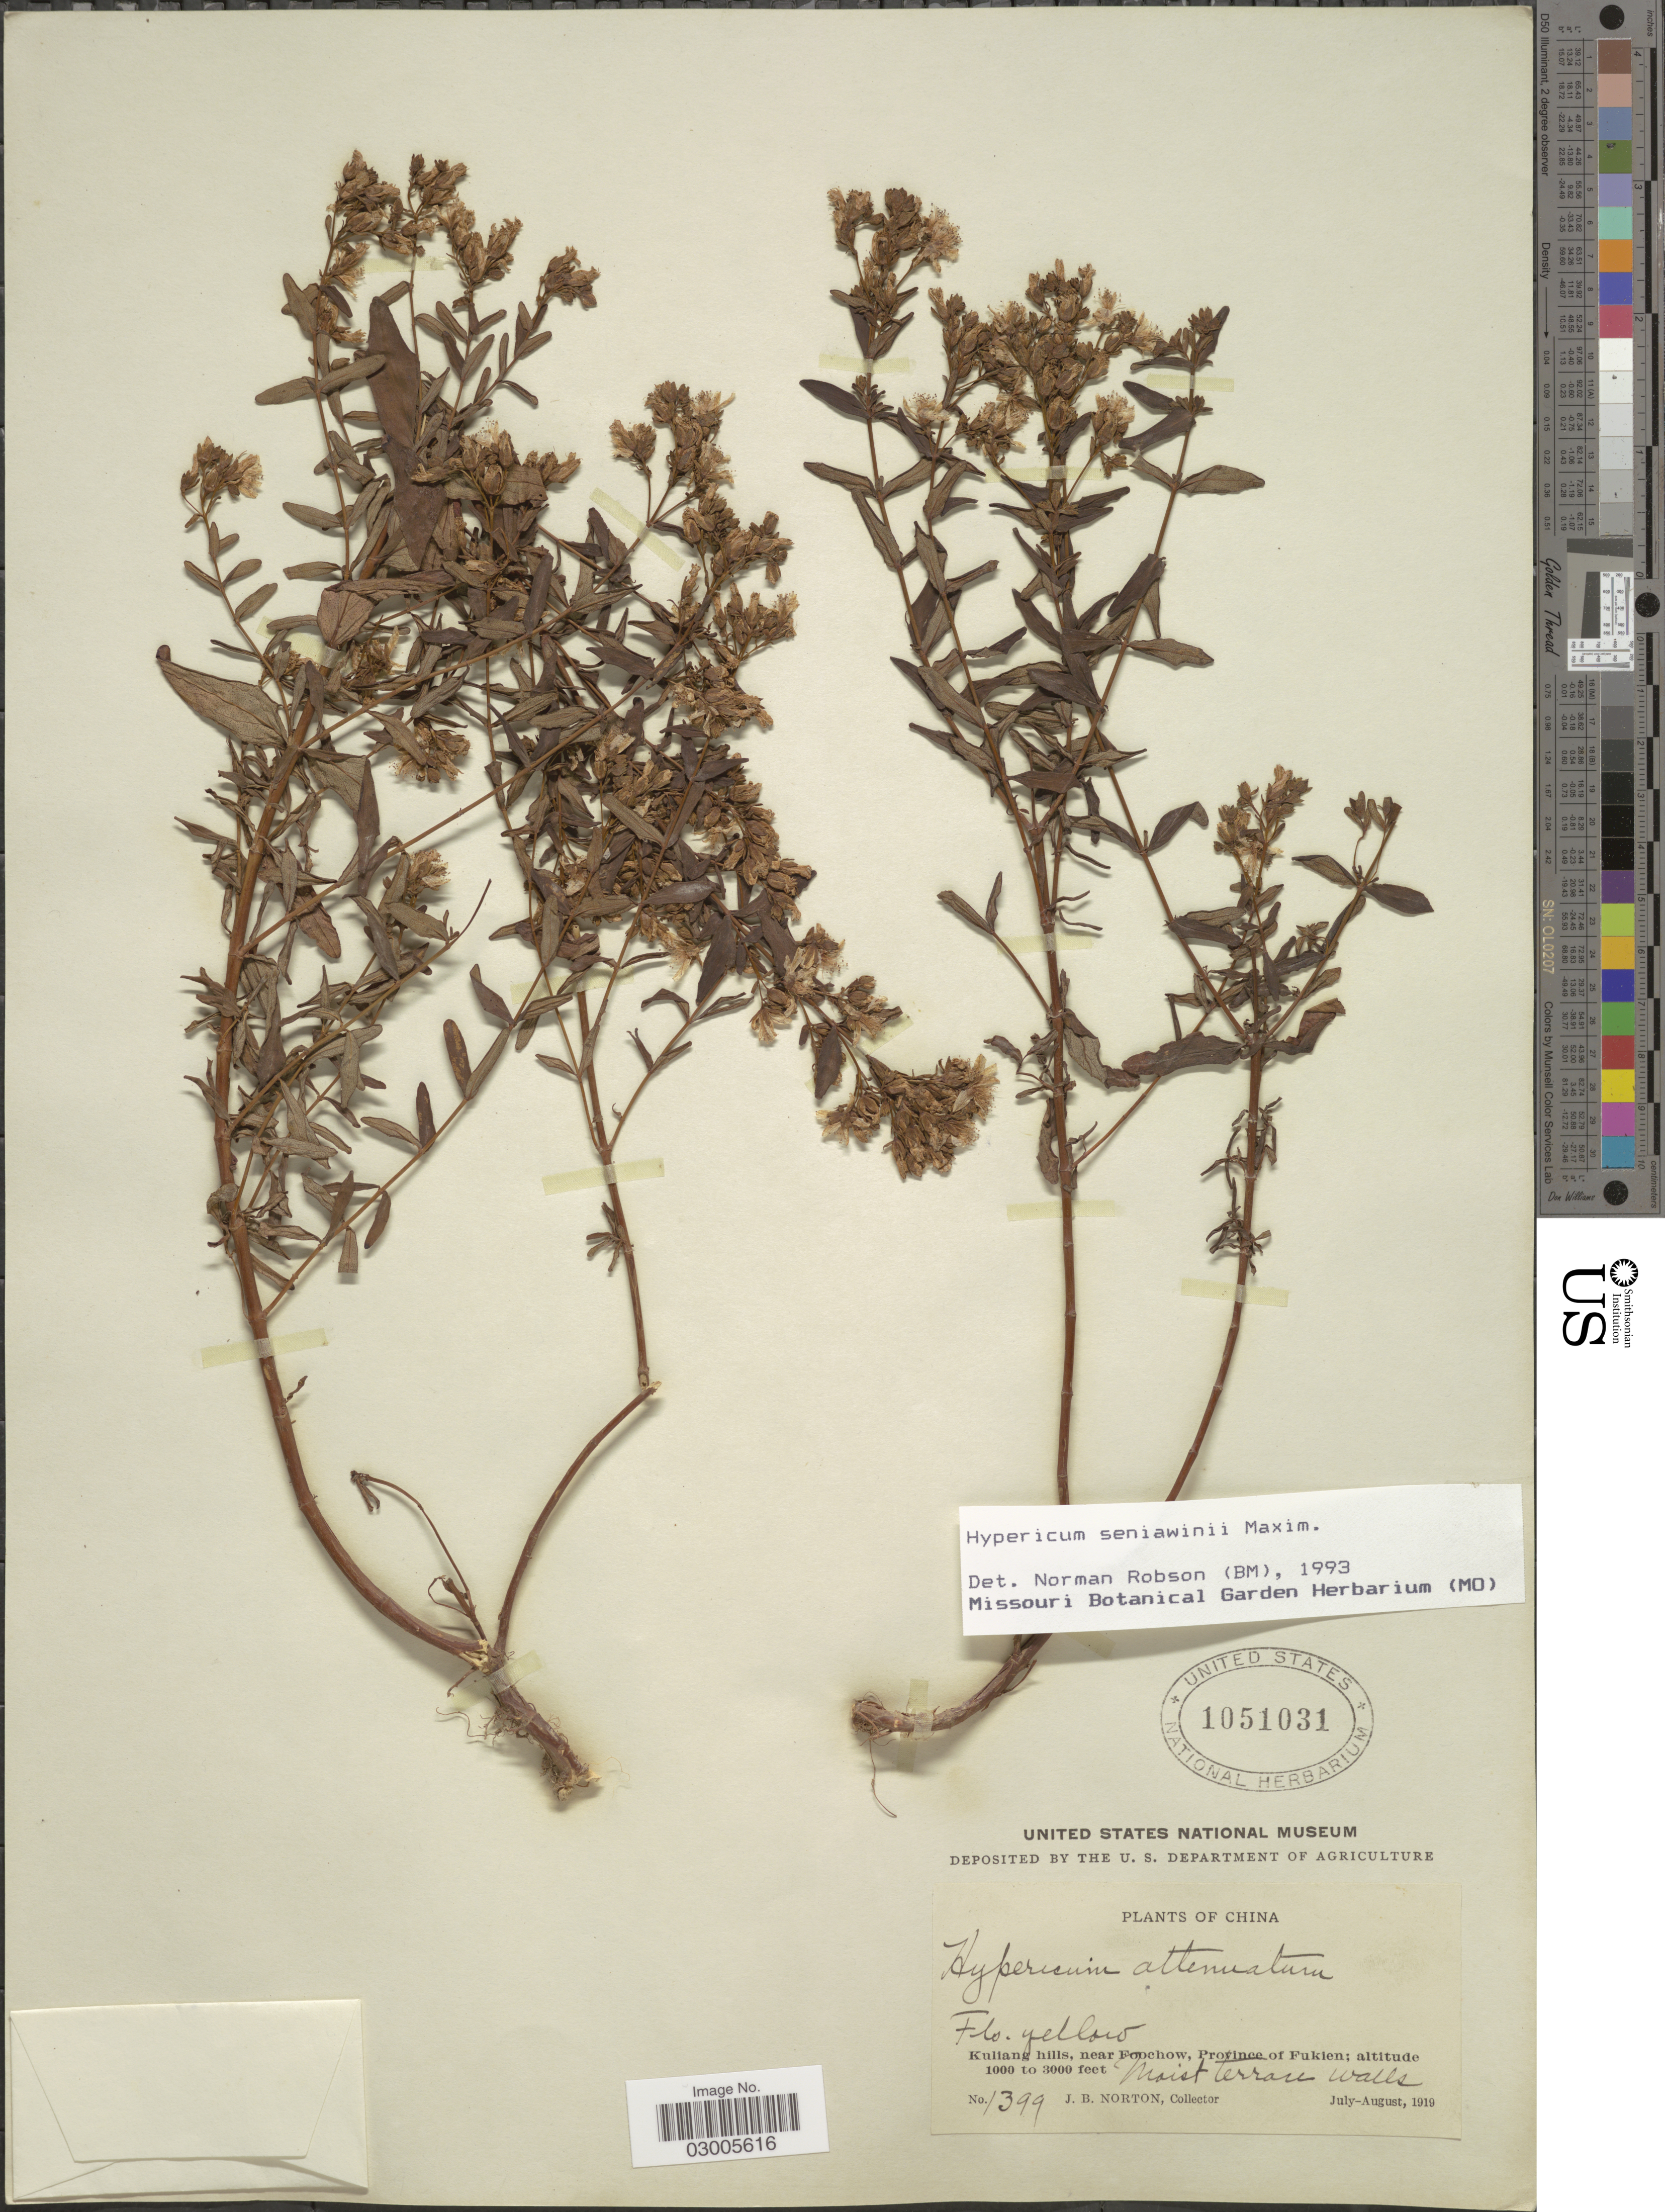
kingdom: Plantae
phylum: Tracheophyta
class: Magnoliopsida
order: Malpighiales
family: Hypericaceae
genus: Hypericum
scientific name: Hypericum seniawinii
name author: Maxim.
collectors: J. B. Norton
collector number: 1399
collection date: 1919-07/1919-08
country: China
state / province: Fujian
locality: Kuliang hills, near Foochow, Province of Fukien.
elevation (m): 305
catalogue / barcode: US 1051031